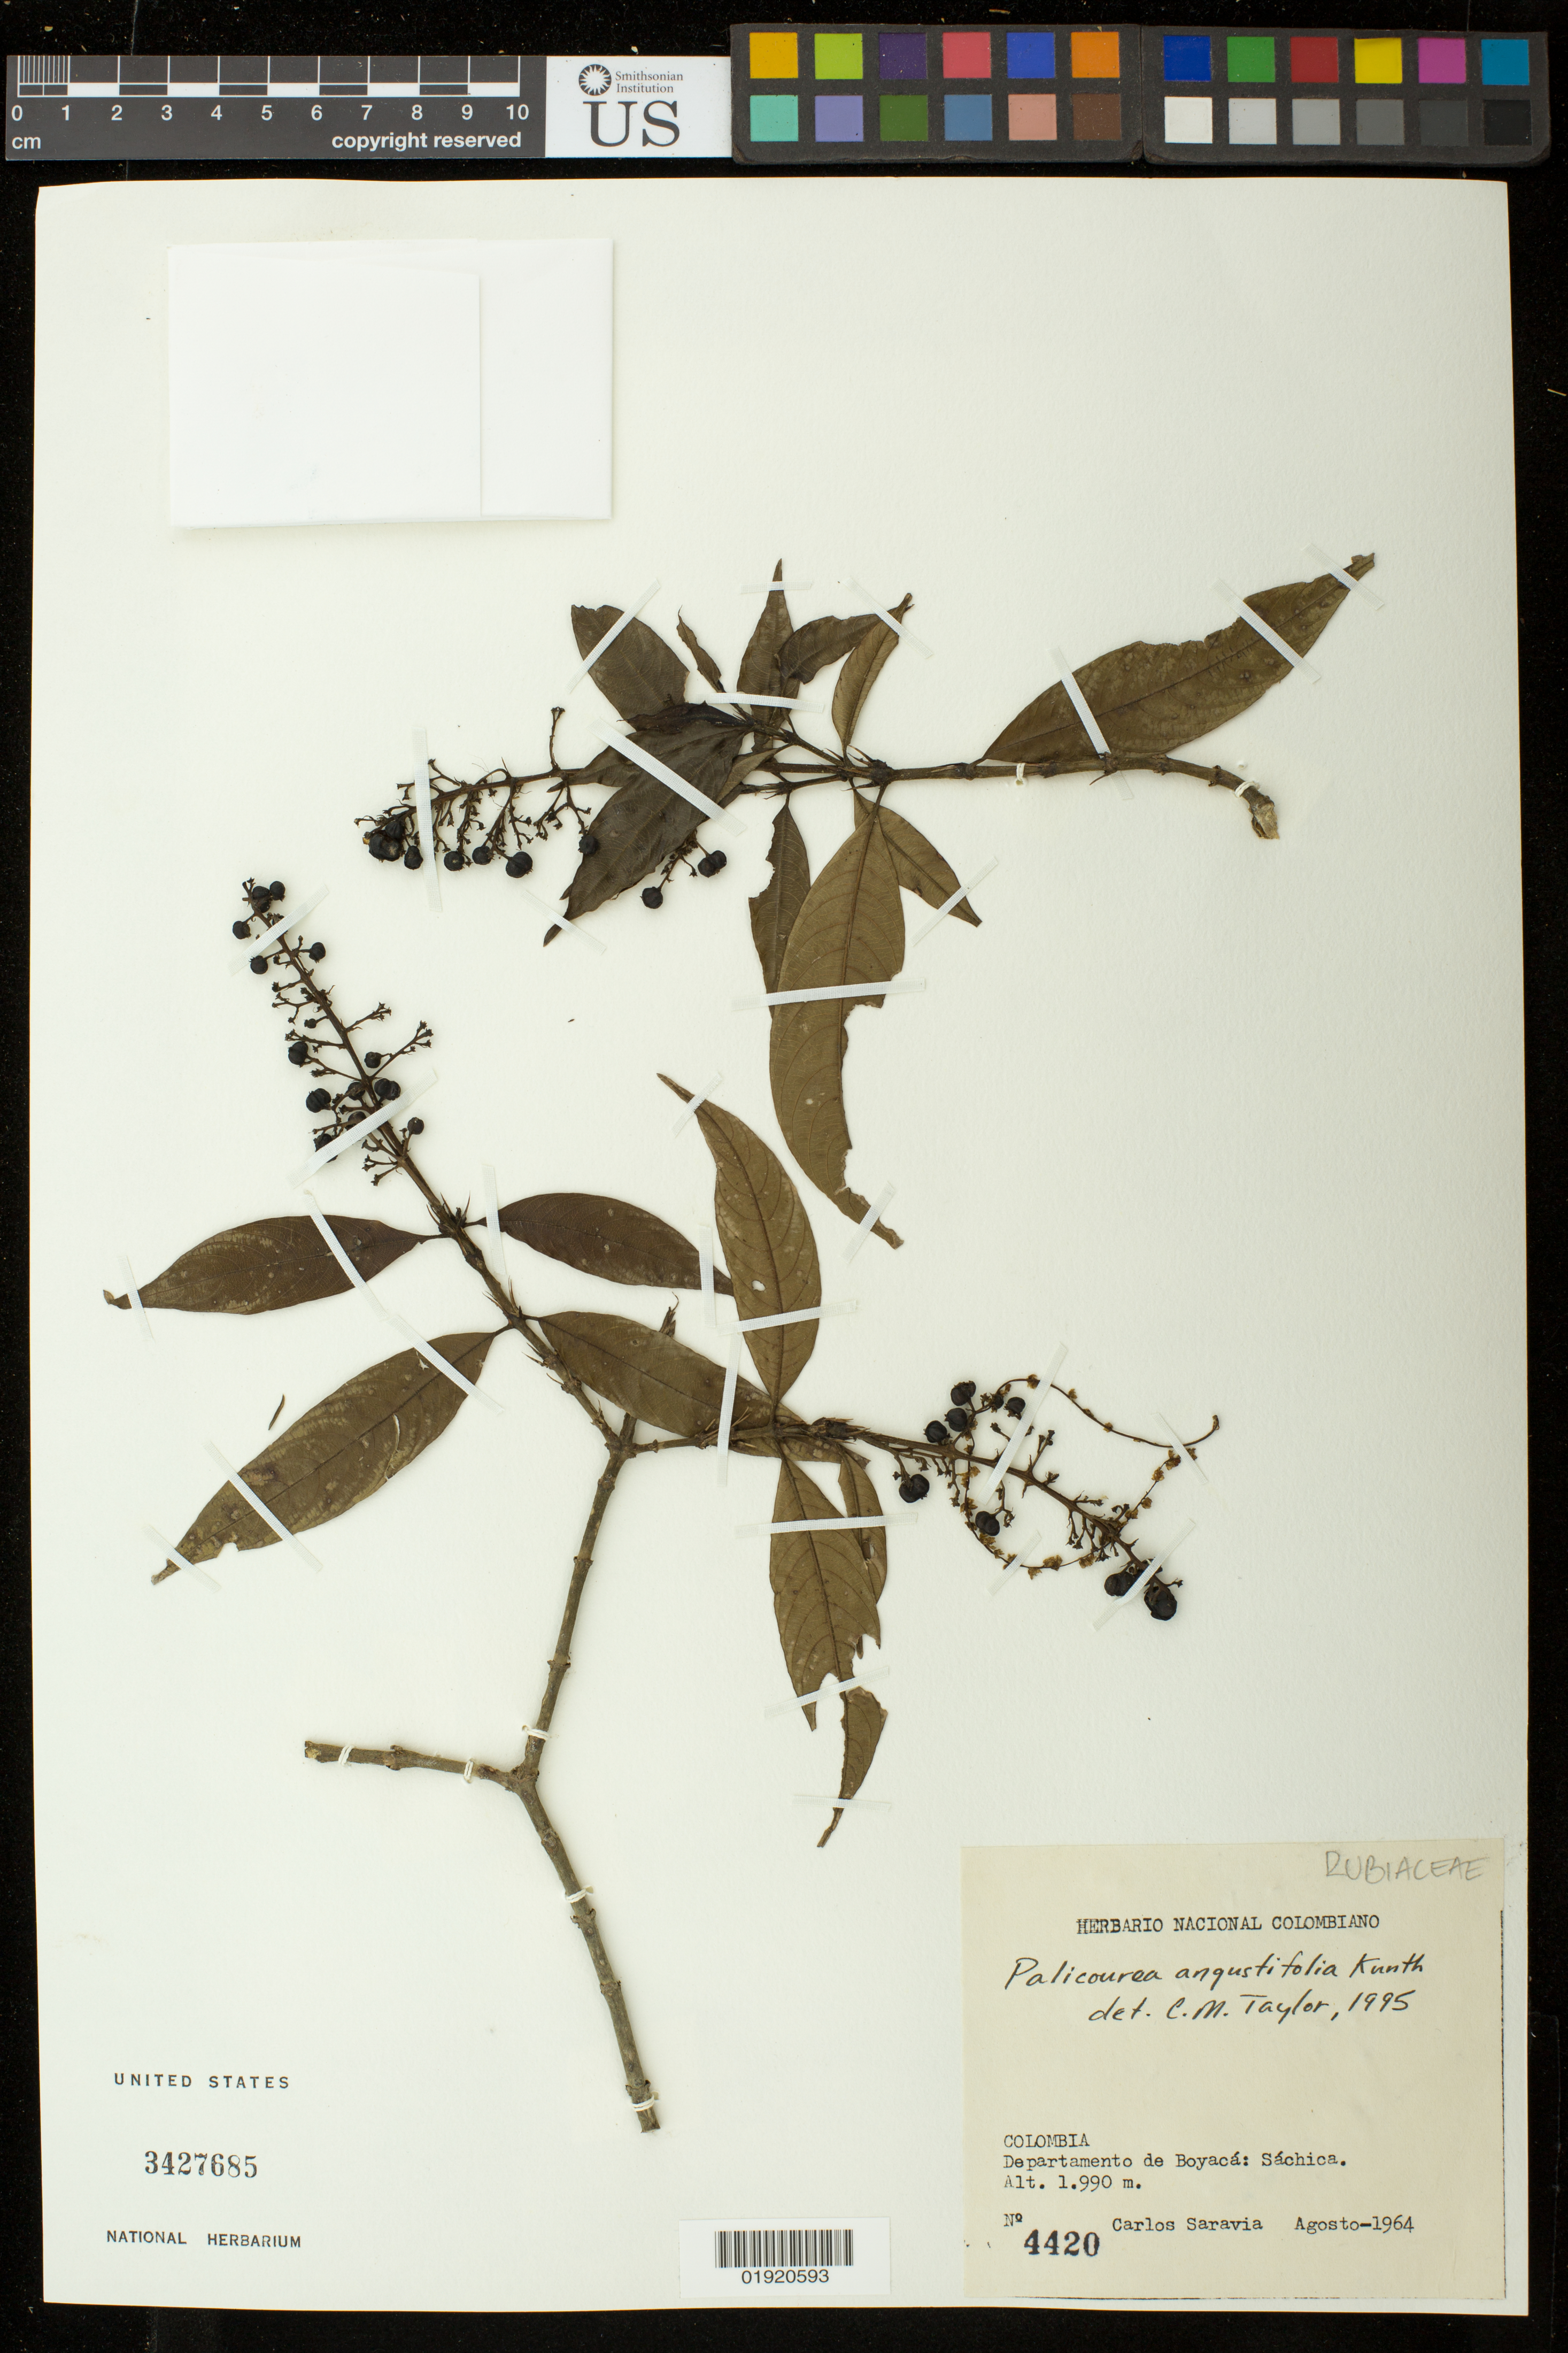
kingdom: Plantae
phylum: Tracheophyta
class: Magnoliopsida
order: Gentianales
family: Rubiaceae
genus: Palicourea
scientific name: Palicourea angustifolia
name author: Kunth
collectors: C. Saravia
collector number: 4420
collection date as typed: Agosto-1964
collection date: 1964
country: Colombia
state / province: Boyacá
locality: Colombia. Departamento de Boyaca: Sachica.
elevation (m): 1990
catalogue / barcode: US 3427685